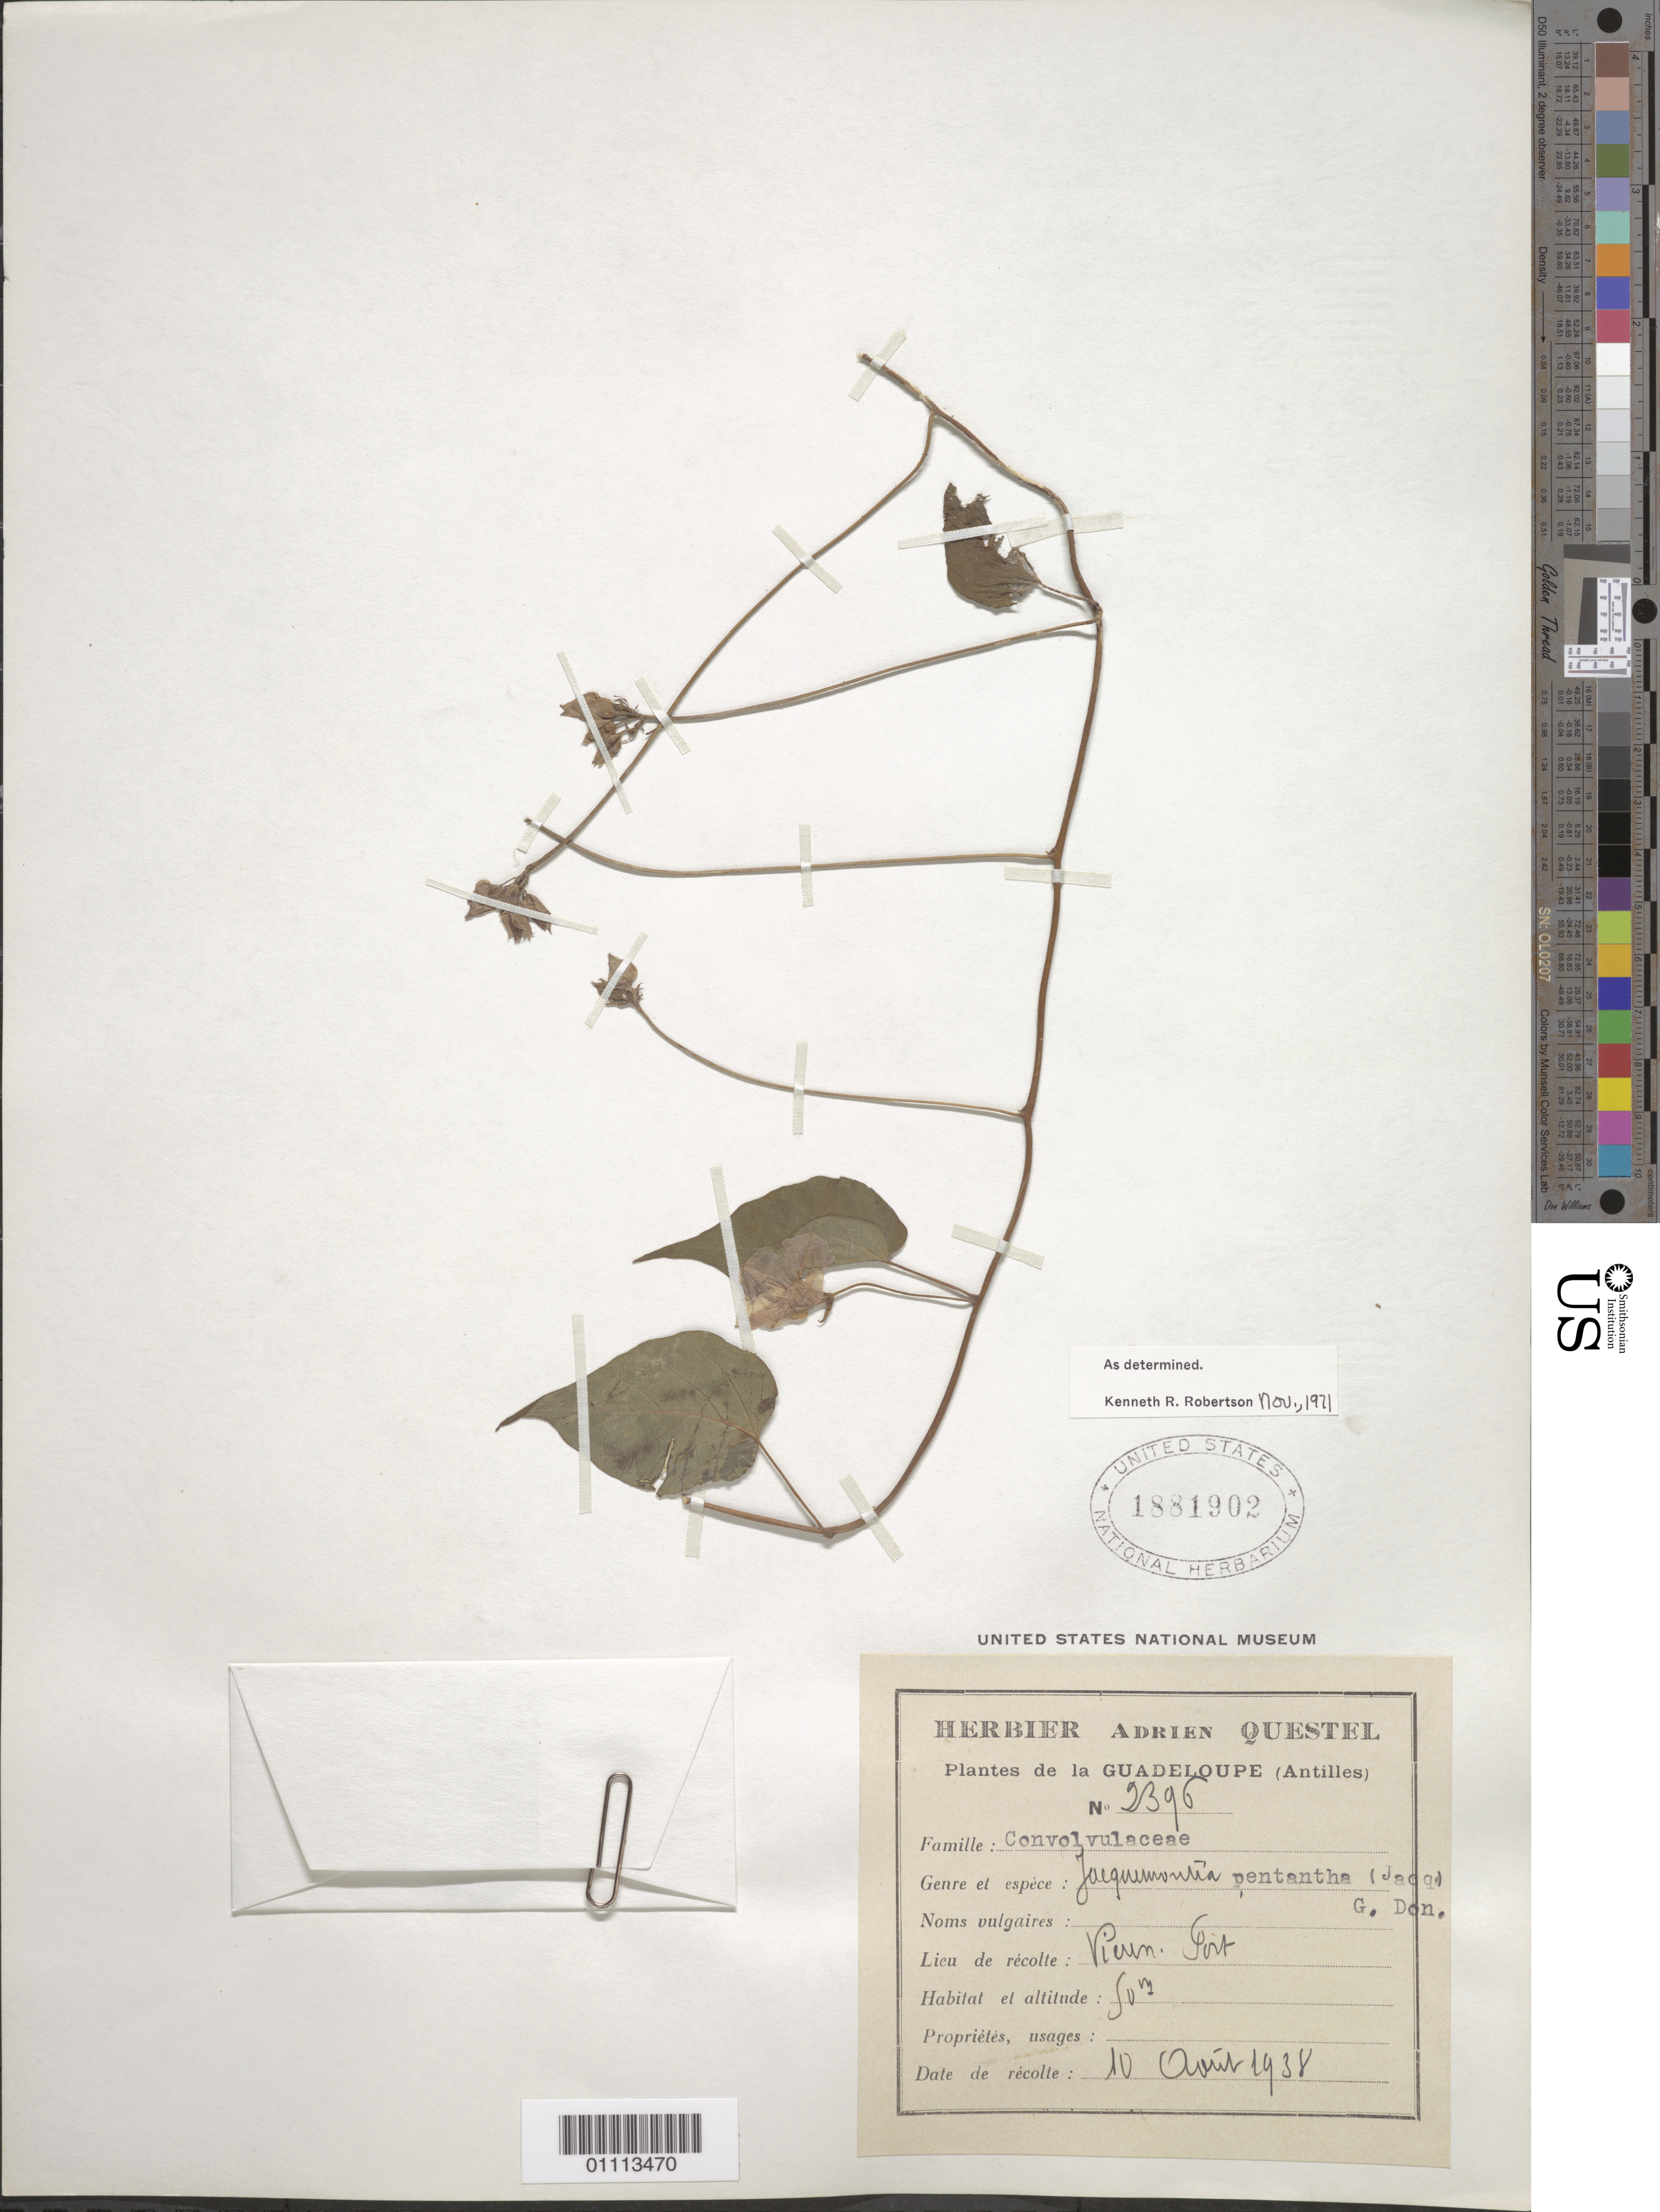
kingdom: Plantae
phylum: Tracheophyta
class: Magnoliopsida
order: Solanales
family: Convolvulaceae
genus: Jacquemontia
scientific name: Jacquemontia pentanthos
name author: (Jacq.) G. Don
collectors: A. Questel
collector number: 2396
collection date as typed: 10 Oct 1938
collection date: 1938-10-10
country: Guadeloupe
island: Basse Terre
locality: Vieux Fort.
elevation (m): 50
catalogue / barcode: US 1881902